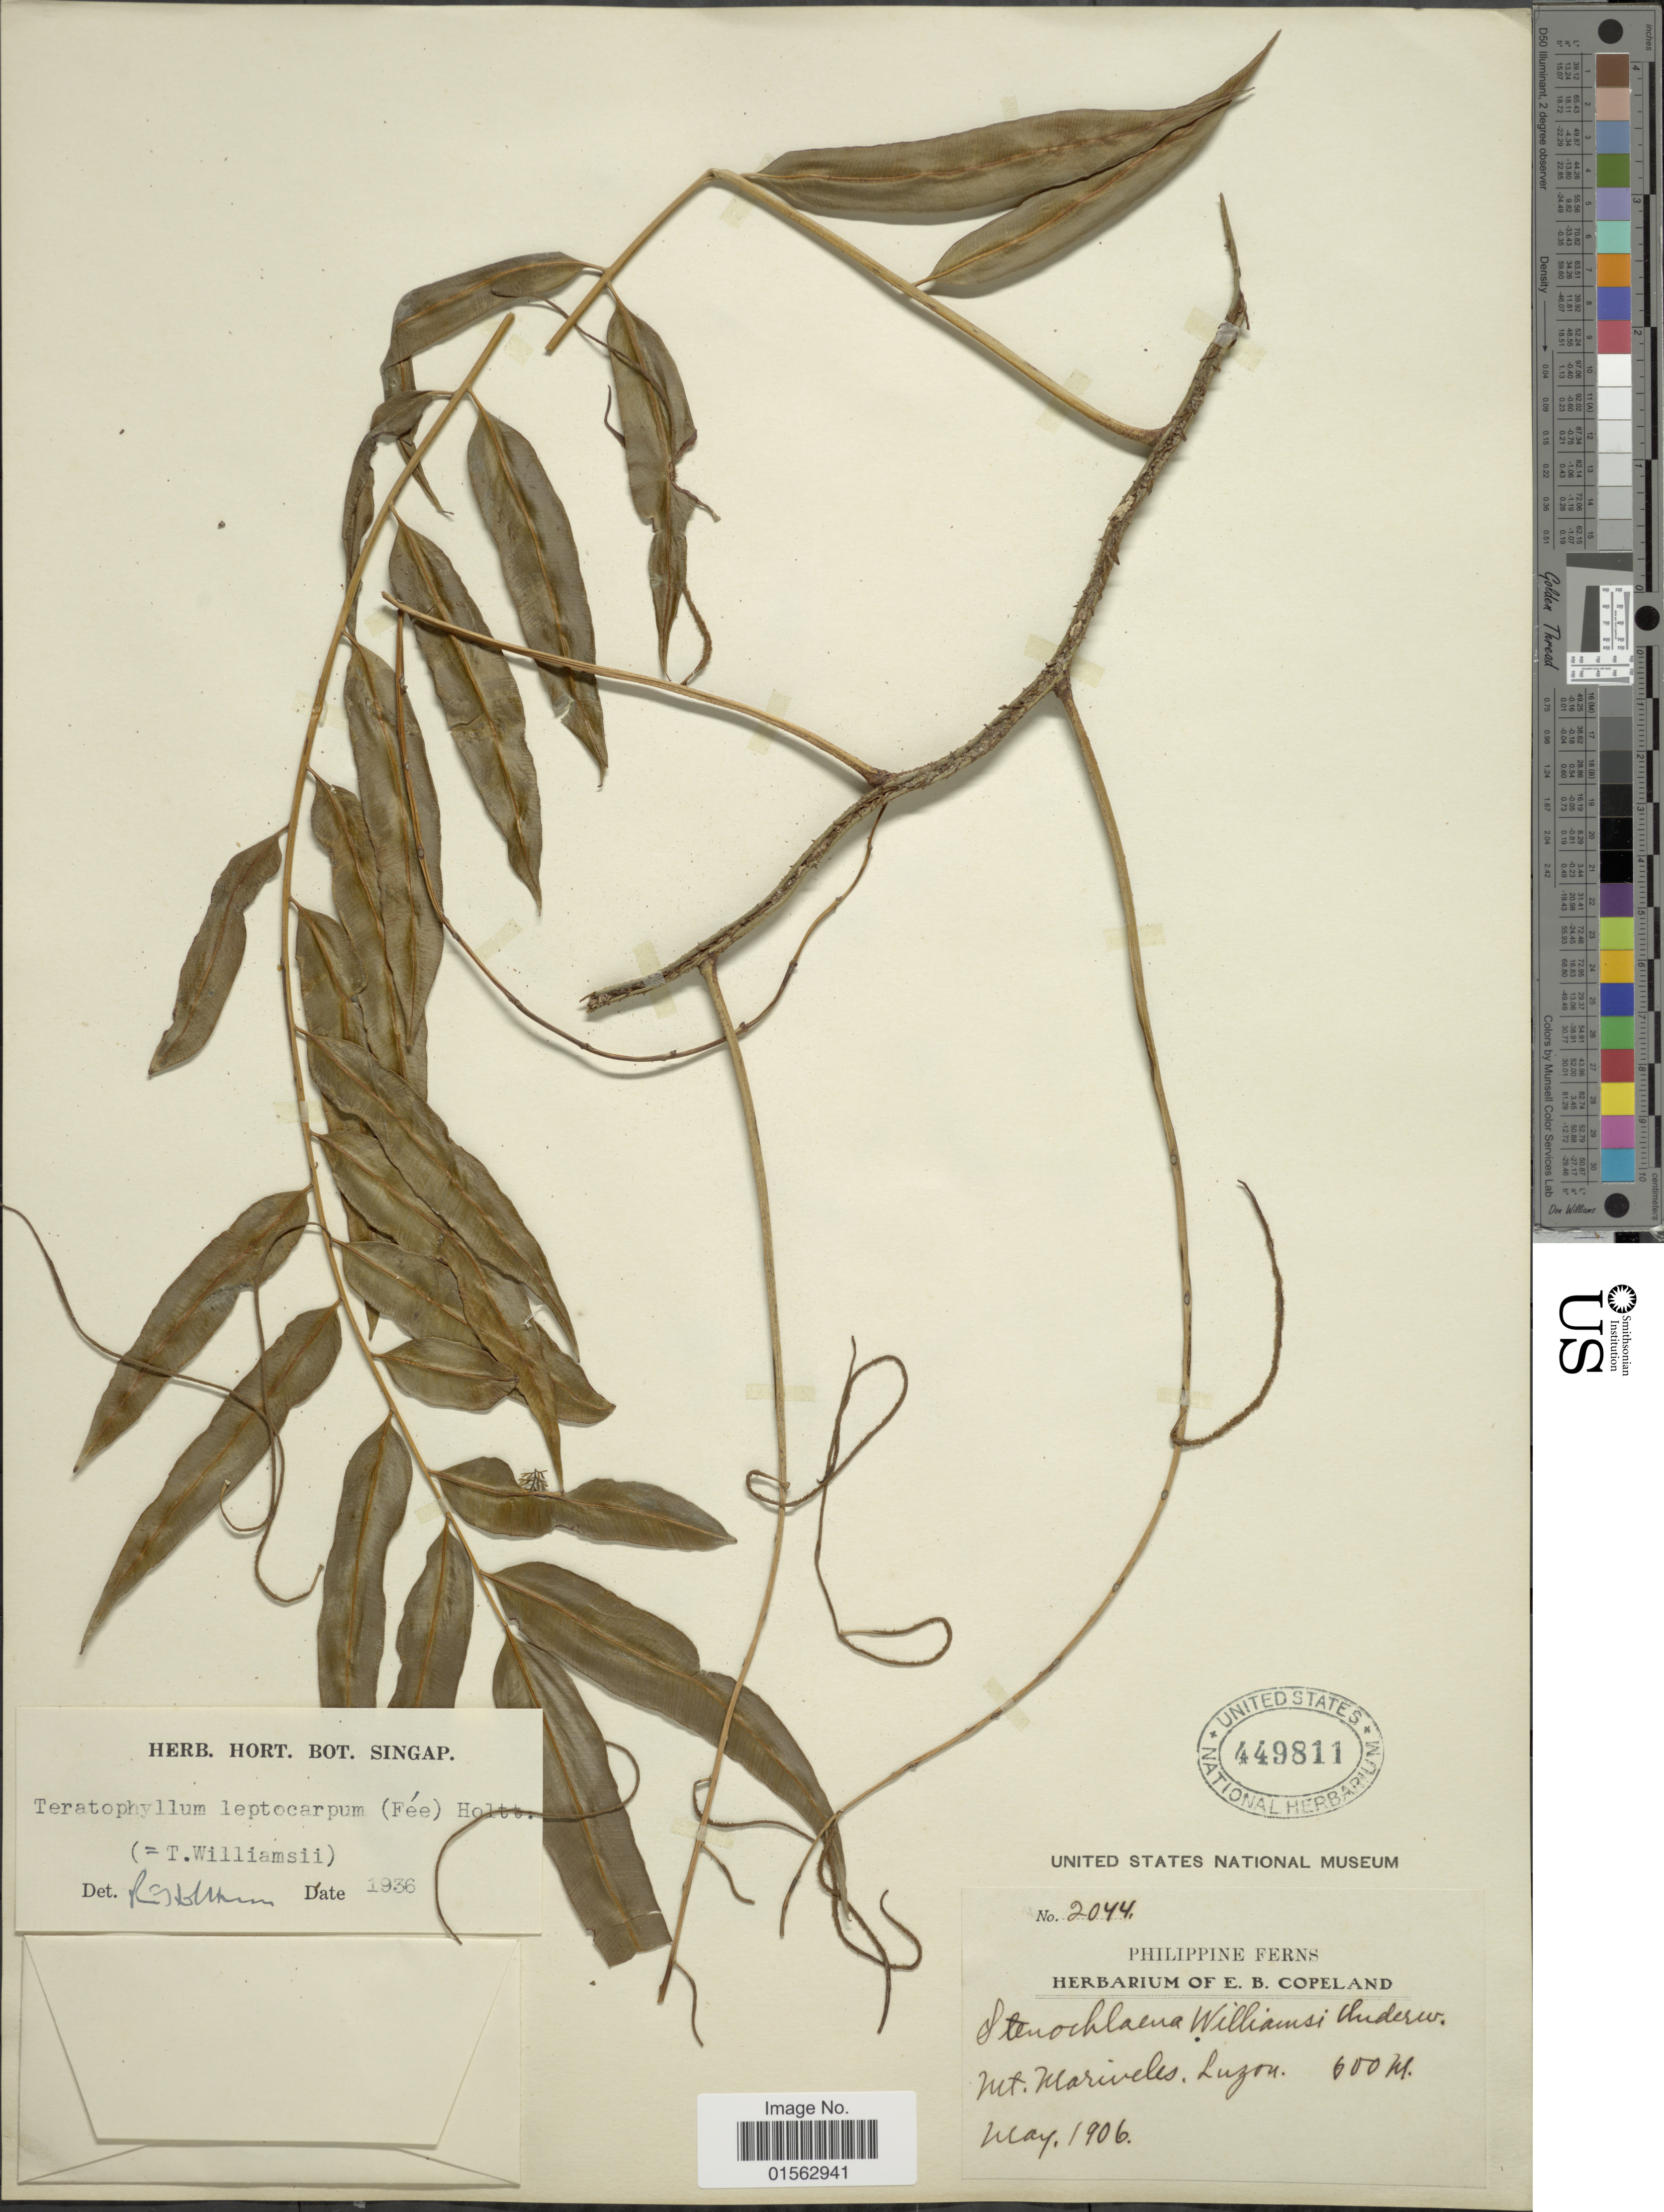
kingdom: Plantae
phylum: Tracheophyta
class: Polypodiopsida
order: Polypodiales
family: Dryopteridaceae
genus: Teratophyllum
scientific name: Teratophyllum leptocarpum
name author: (Fée) Holttum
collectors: ex herb. E. B. Copeland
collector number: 2044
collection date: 1906-05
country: Philippines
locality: Mt. Mariveles, Luzon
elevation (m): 600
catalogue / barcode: US 449811